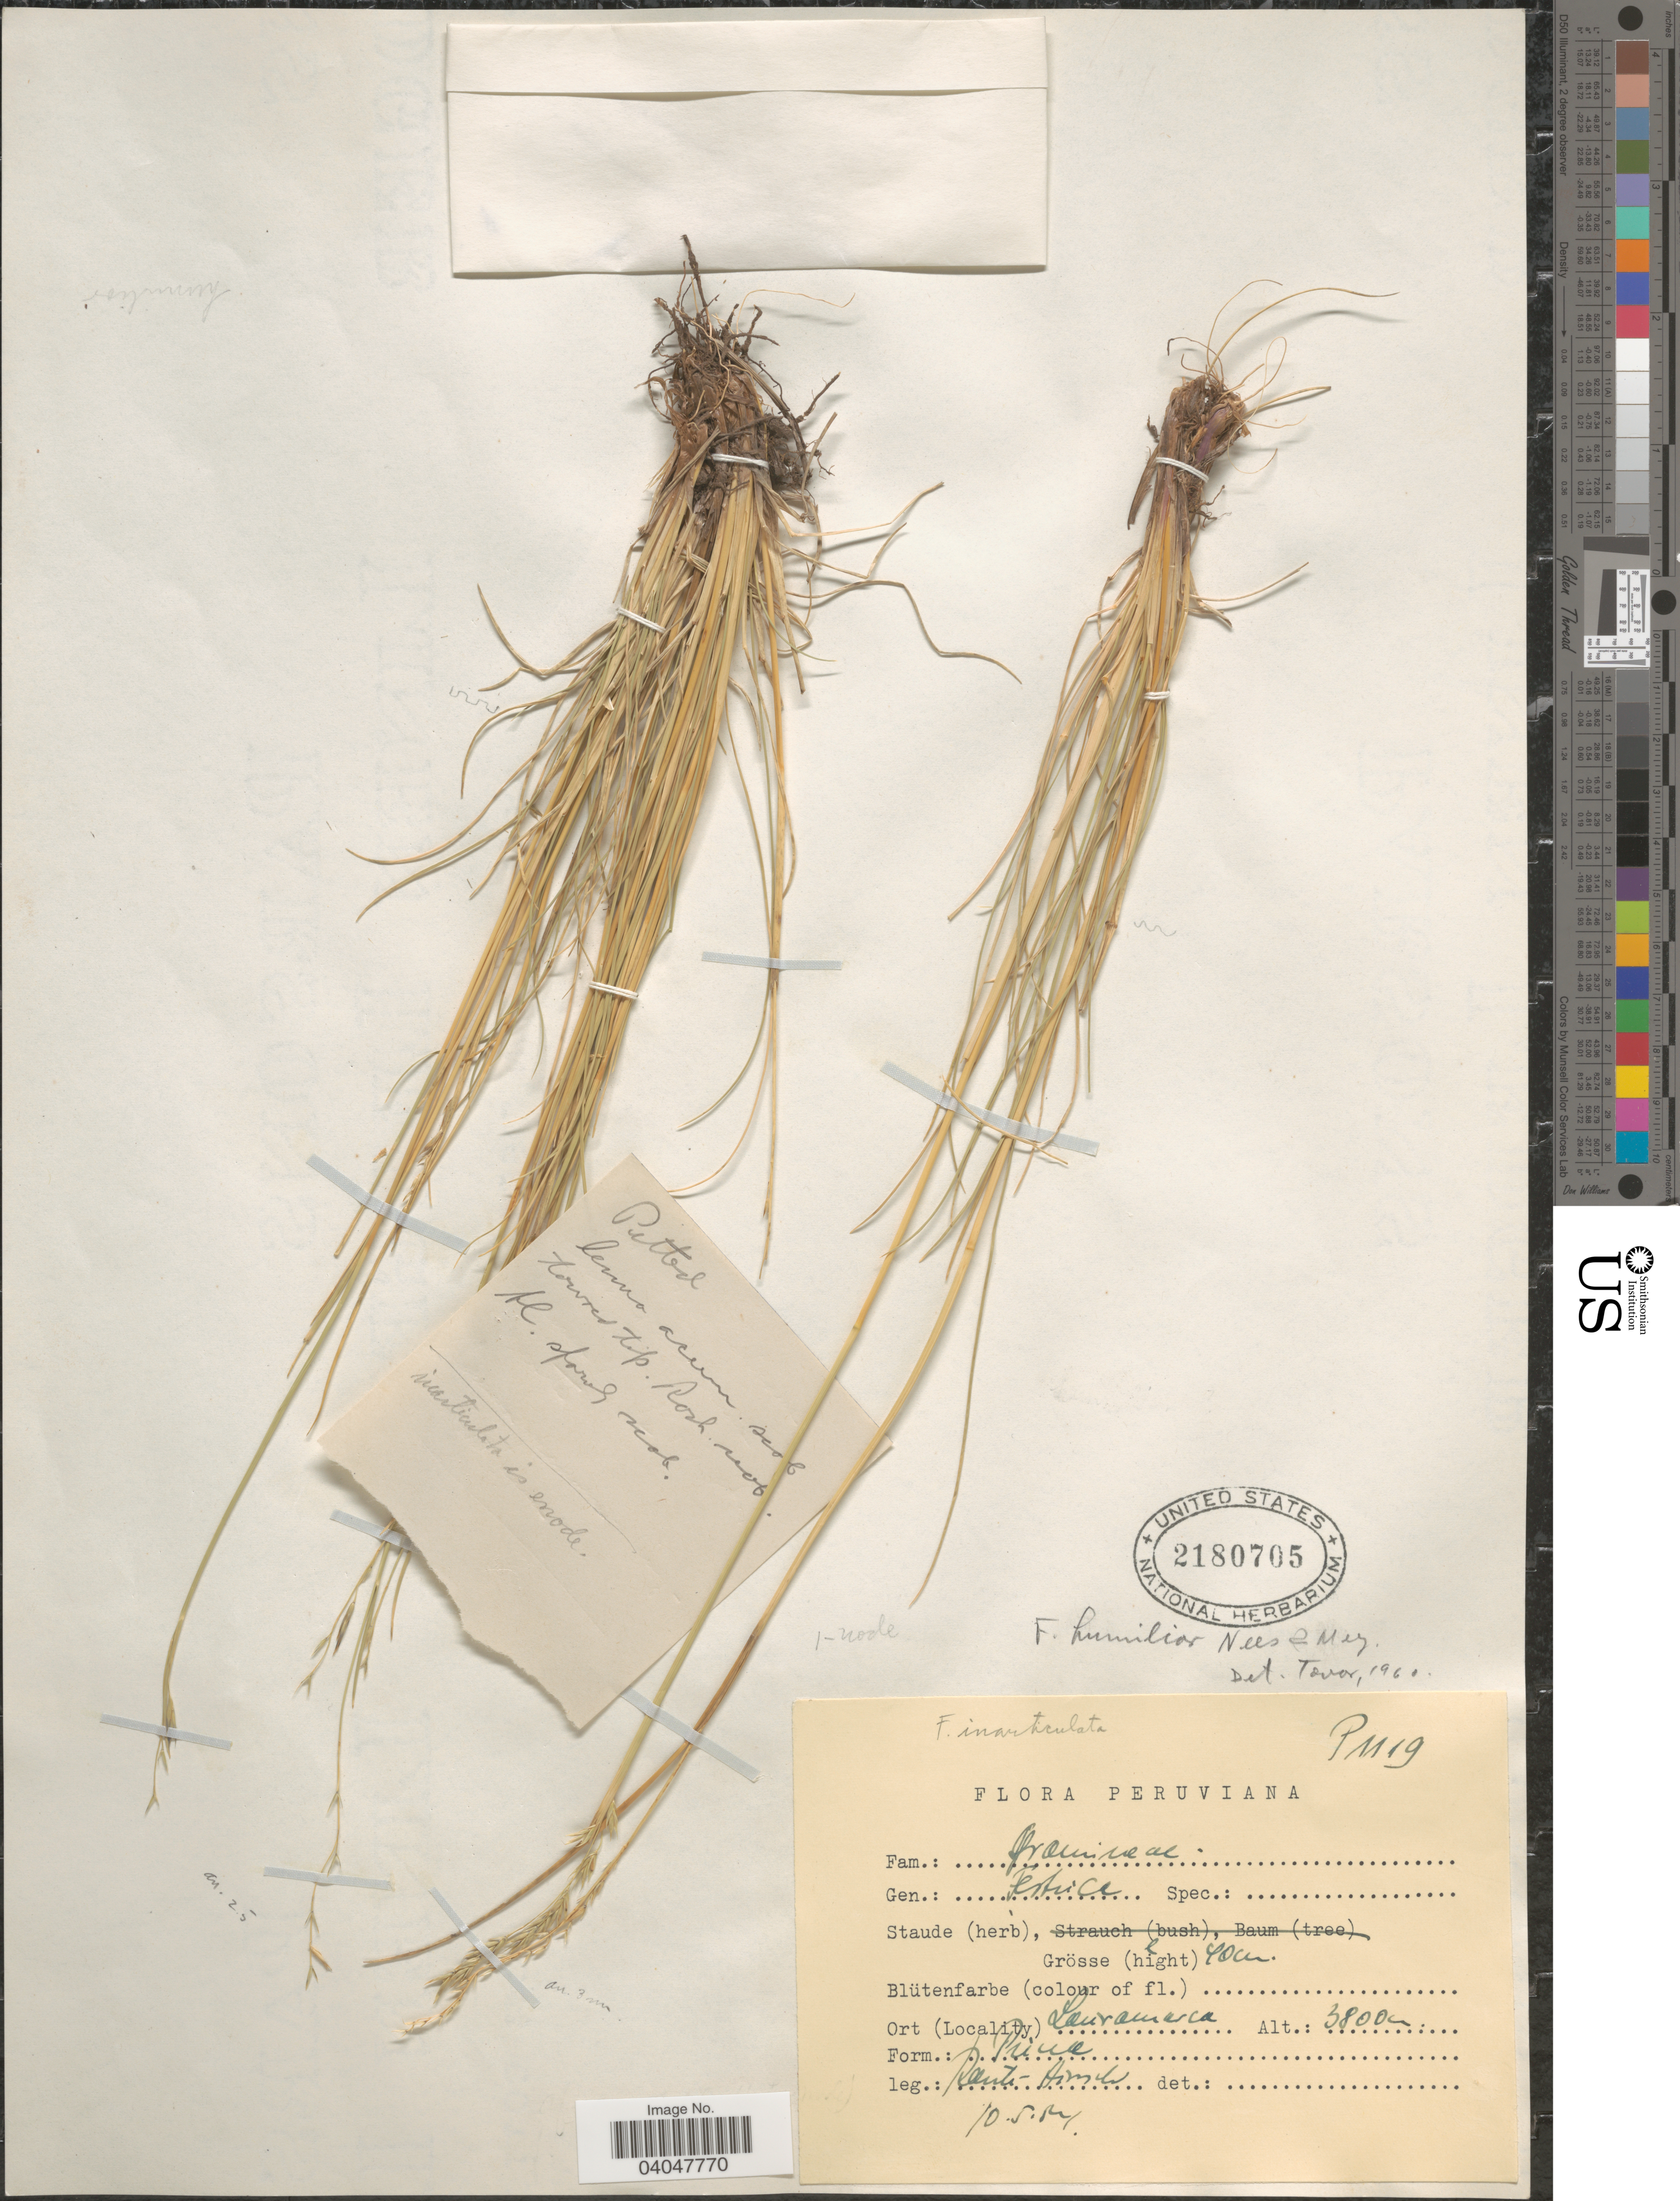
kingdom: Plantae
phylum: Tracheophyta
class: Liliopsida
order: Poales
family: Poaceae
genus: Festuca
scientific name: Festuca humilior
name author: Nees & Meyen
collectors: W. Rauh & G. Hirsch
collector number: P1119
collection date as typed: Transcribed d/m/y: 10/5/57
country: Peru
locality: Lauramarca.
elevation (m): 3800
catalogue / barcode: US 2180705